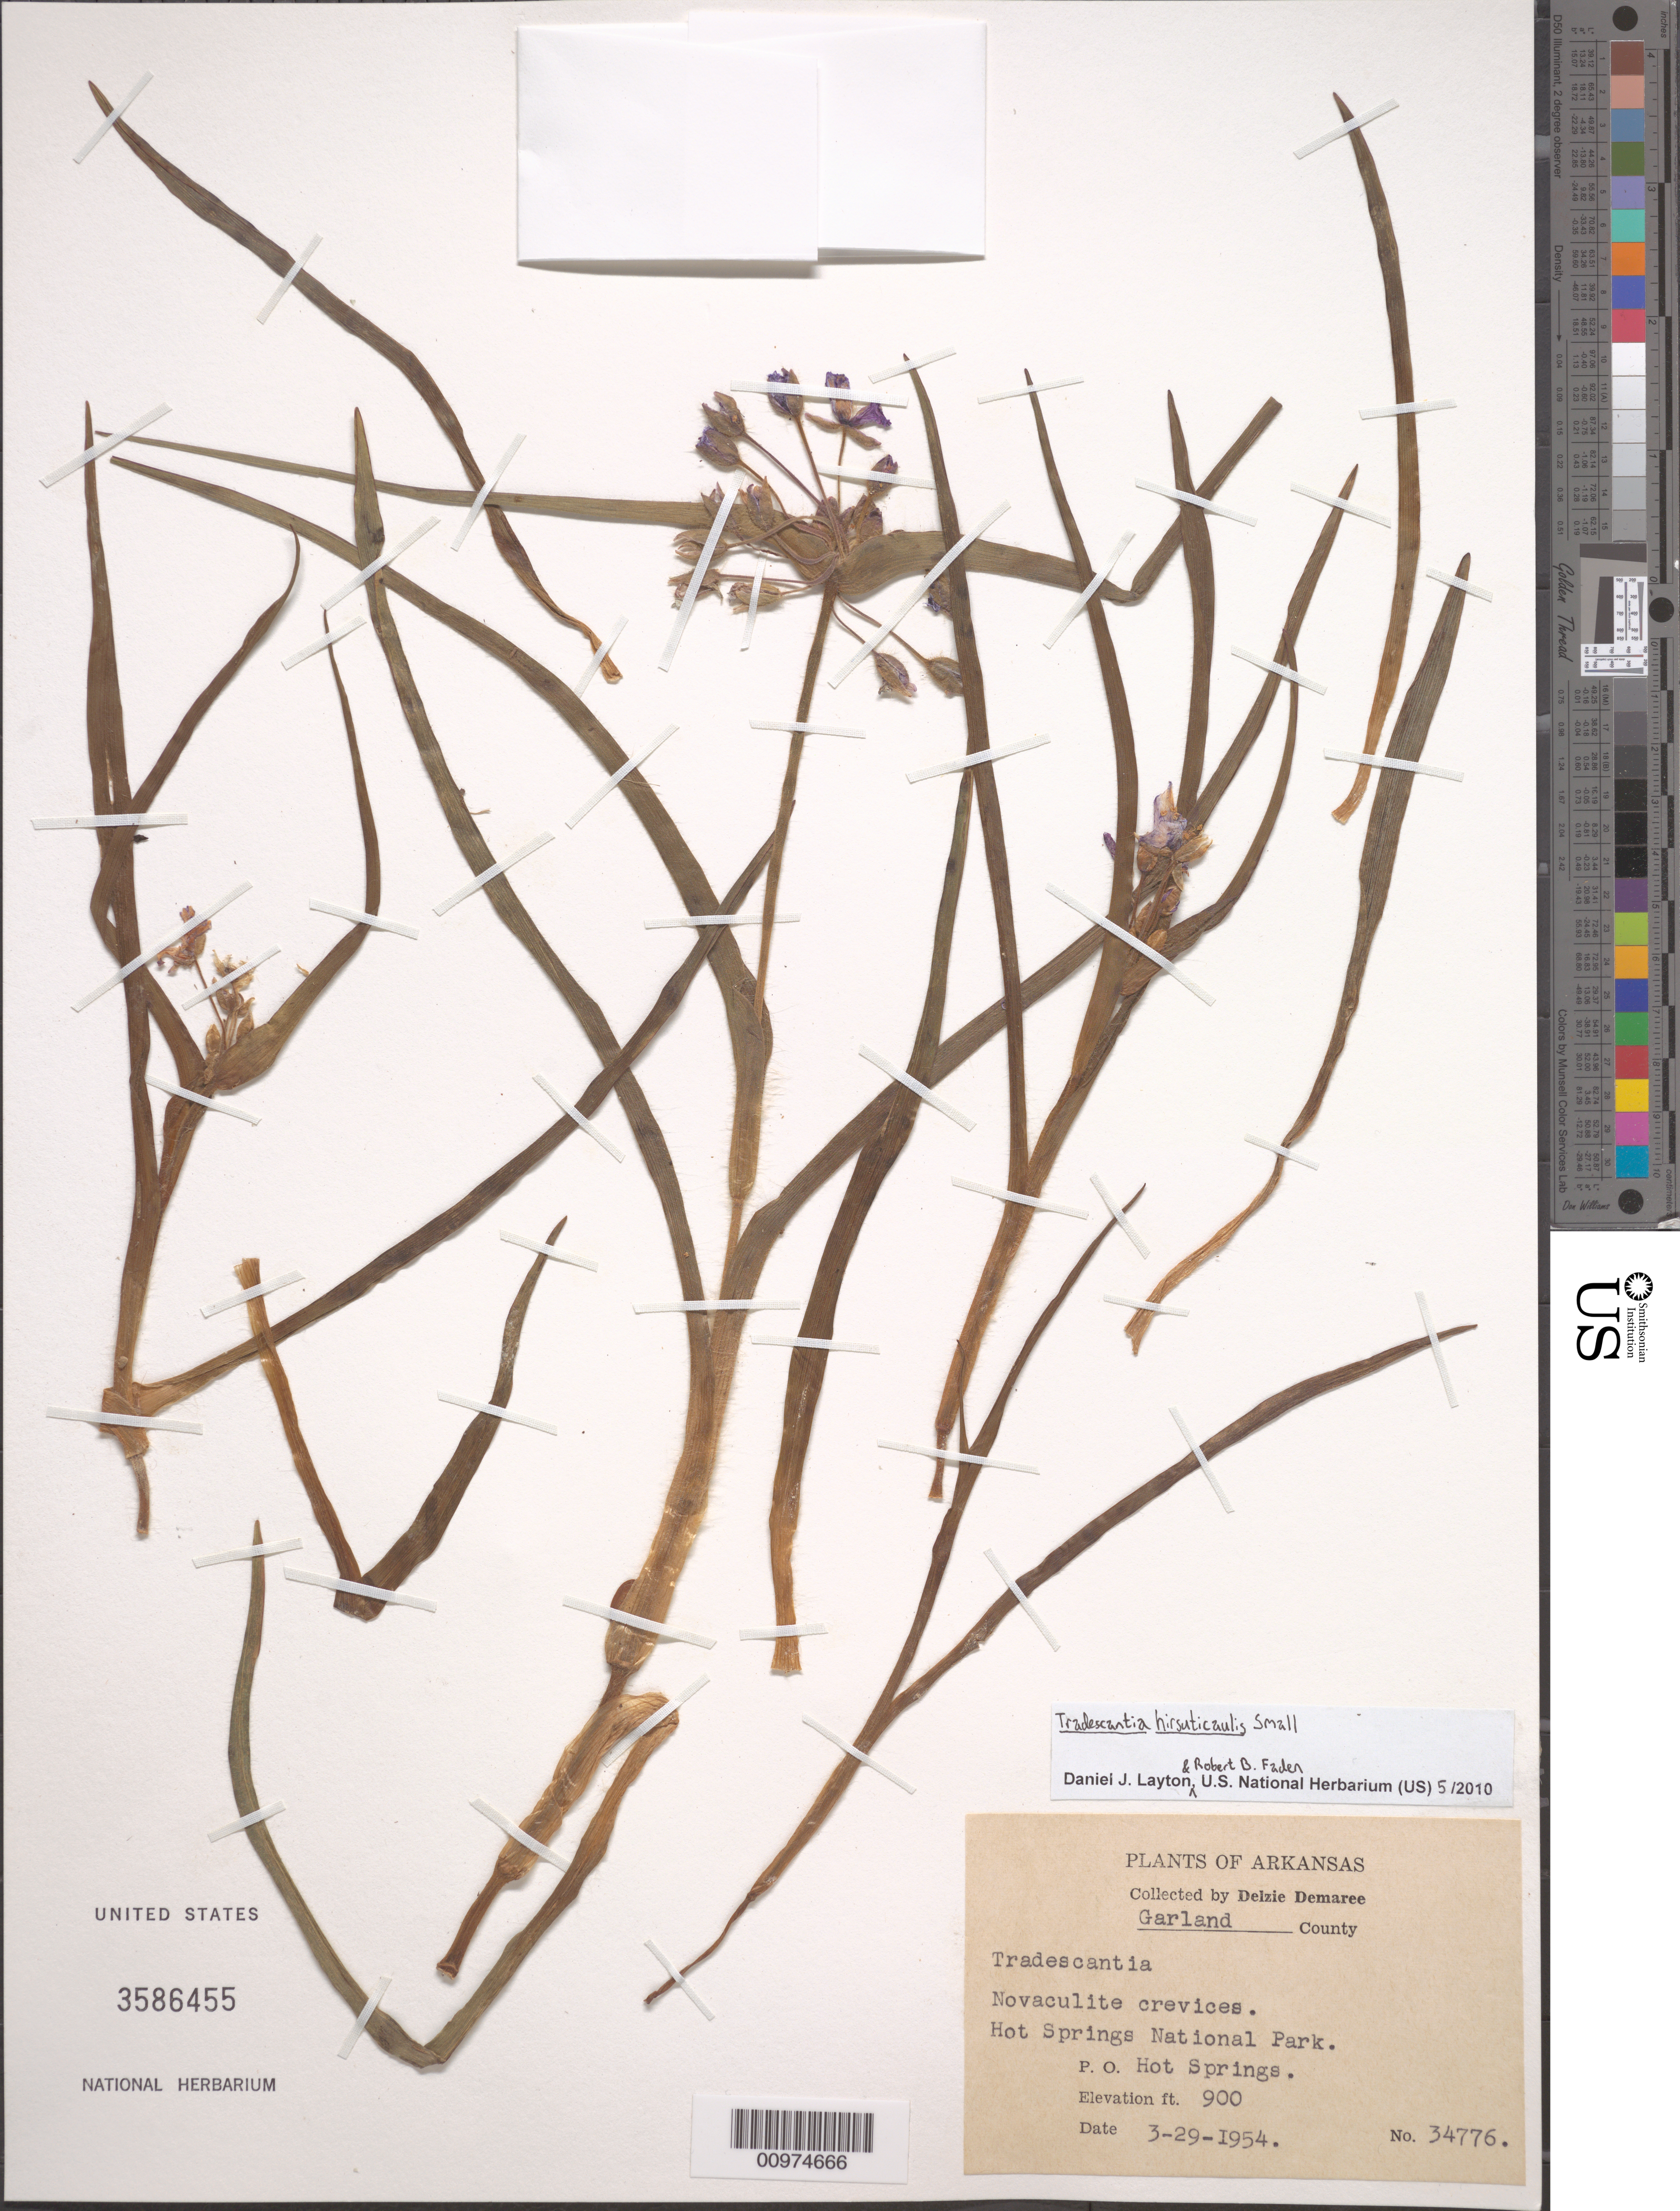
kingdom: Plantae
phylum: Tracheophyta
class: Liliopsida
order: Commelinales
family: Commelinaceae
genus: Tradescantia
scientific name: Tradescantia hirsuticaulis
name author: Small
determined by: Layton, Daniel J.; Faden, R. B.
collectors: D. Demaree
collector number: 34776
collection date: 1954-03-29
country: United States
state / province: Arkansas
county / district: Garland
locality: Hot Springs.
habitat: Novaculite crevices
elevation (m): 274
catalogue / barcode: US 3586455